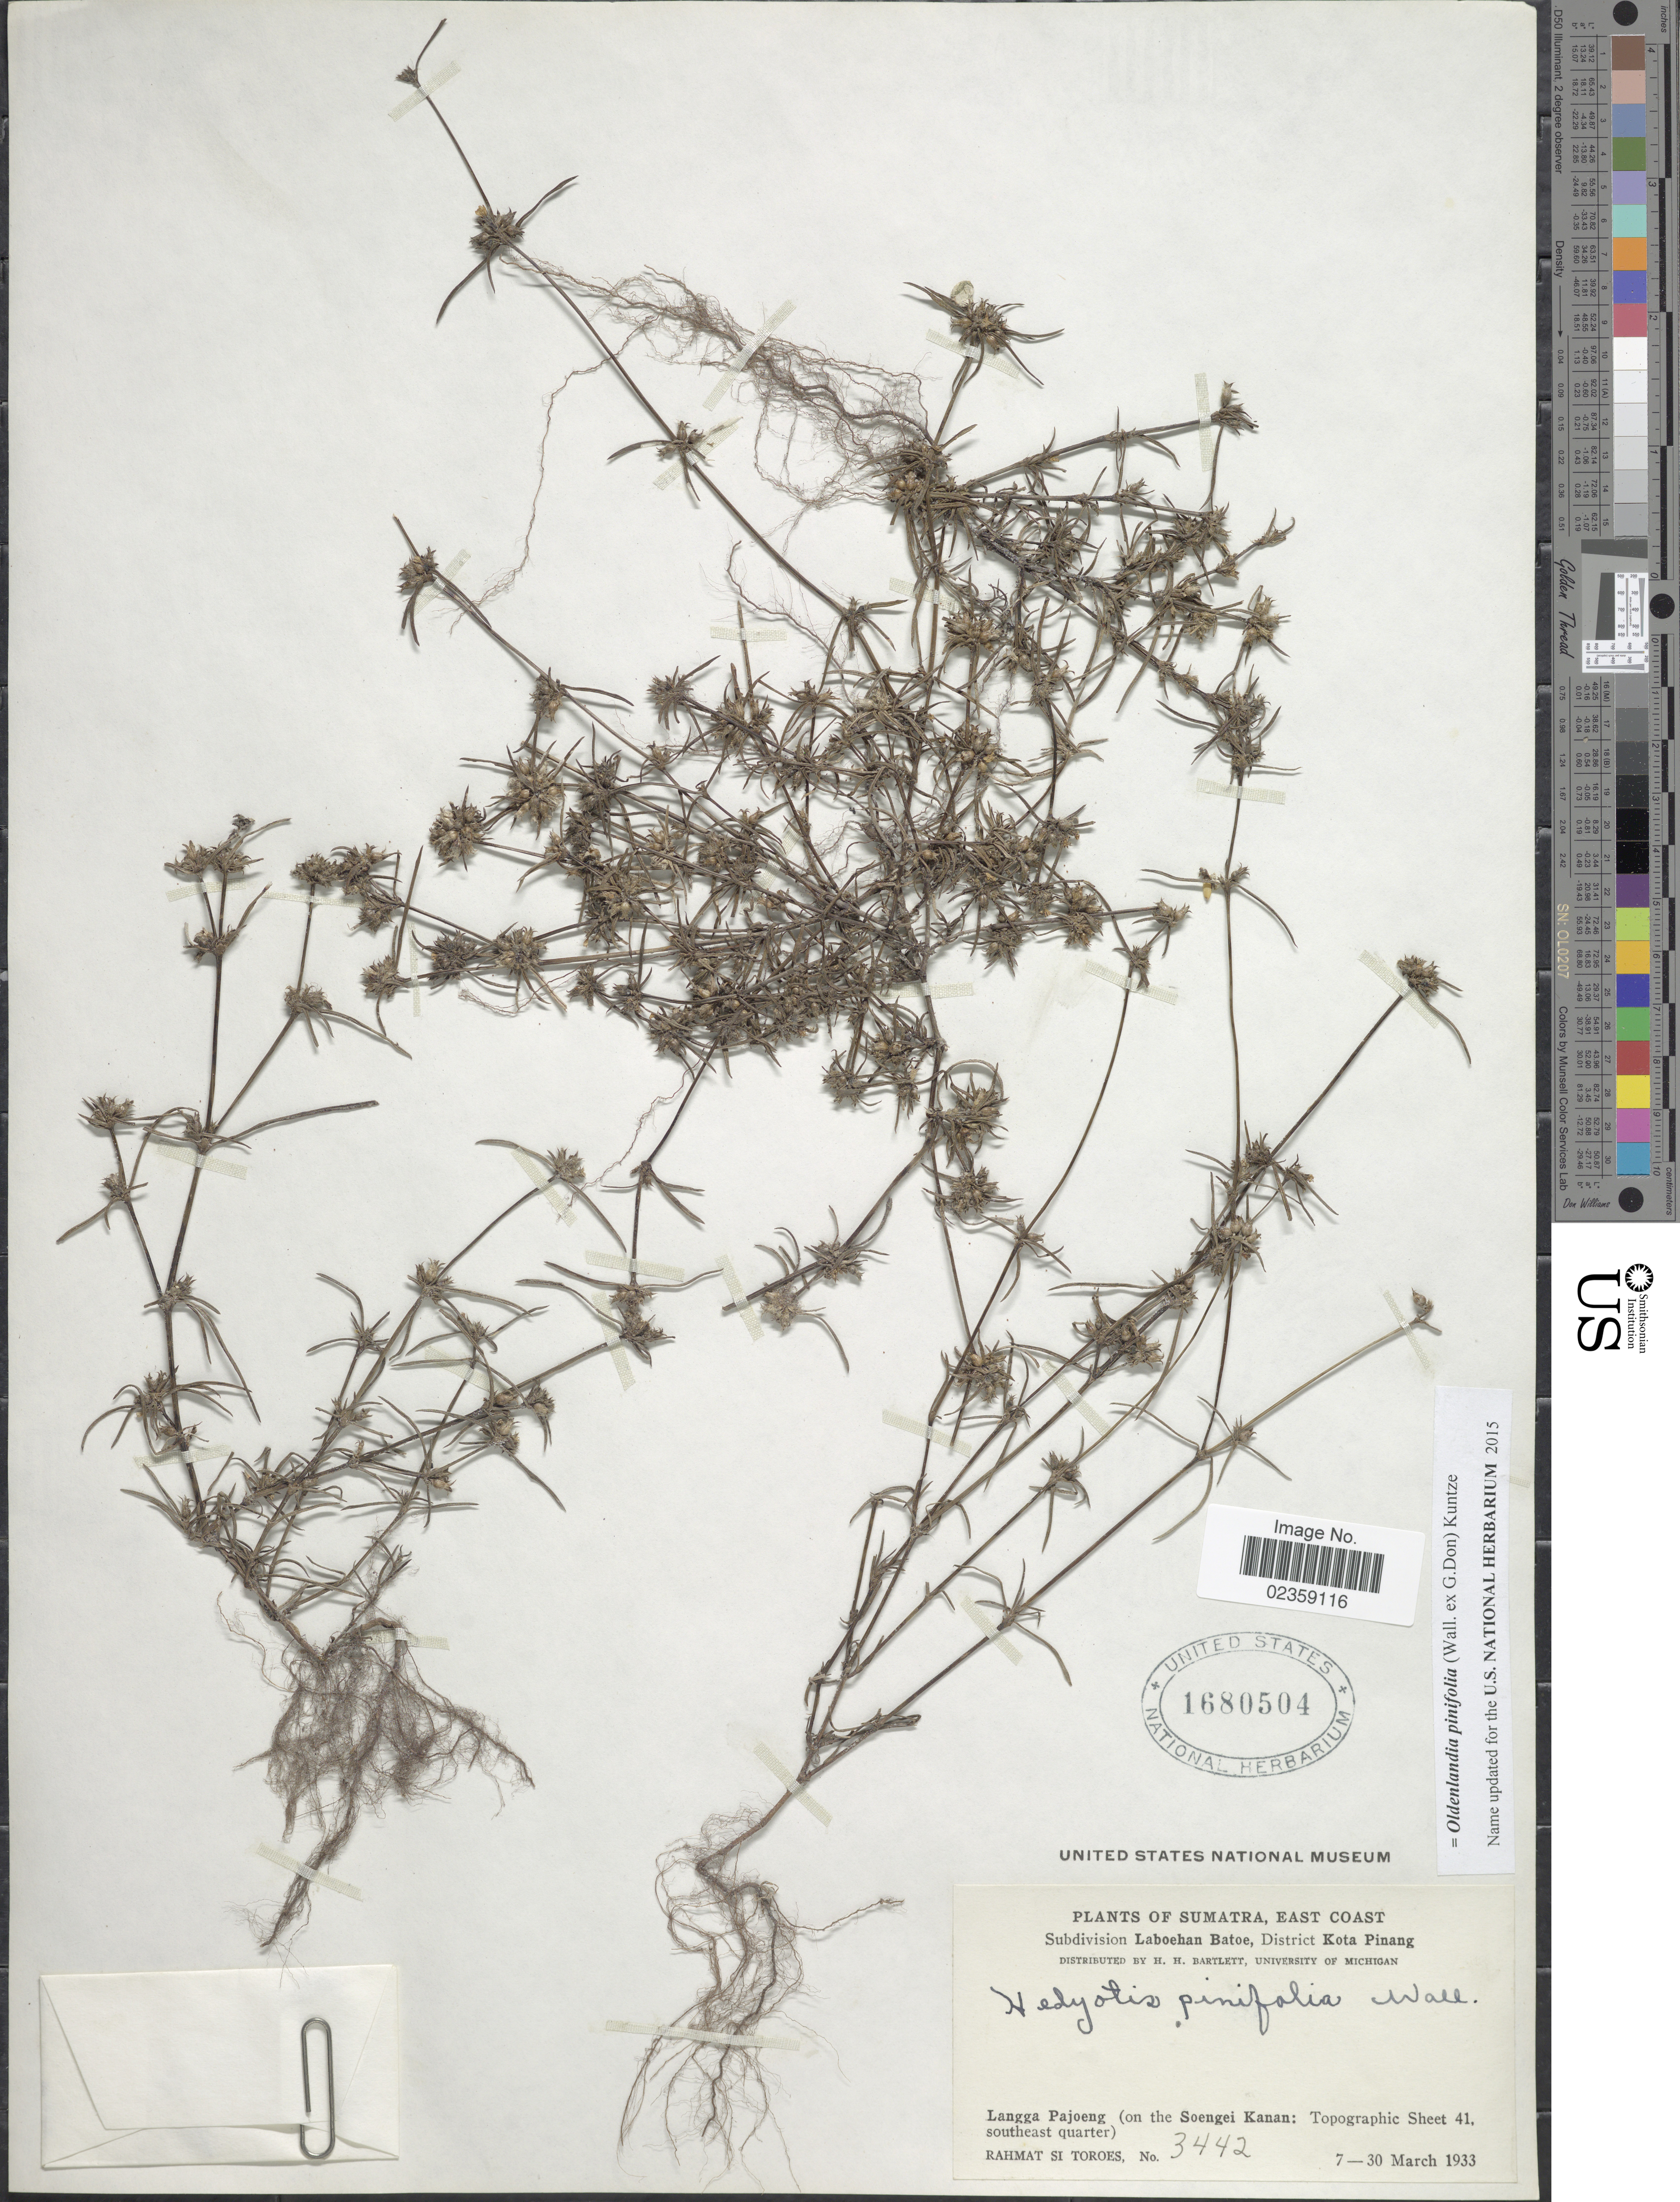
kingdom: Plantae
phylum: Tracheophyta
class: Magnoliopsida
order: Gentianales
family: Rubiaceae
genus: Oldenlandia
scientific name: Oldenlandia pinifolia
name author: (Wall. ex G. Don) Kuntze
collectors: Rahmat Si Boeea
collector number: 3442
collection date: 1933-03-07/1933-03-30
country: Indonesia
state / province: Sumatra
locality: Sumatra, East Coast. Subdivision Laboehan Batoe, District Kota Pinang. Langga Pajoeng (on the Soengei Kanan: Topographic Sheet 41, southeast quarter)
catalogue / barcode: US 1680504